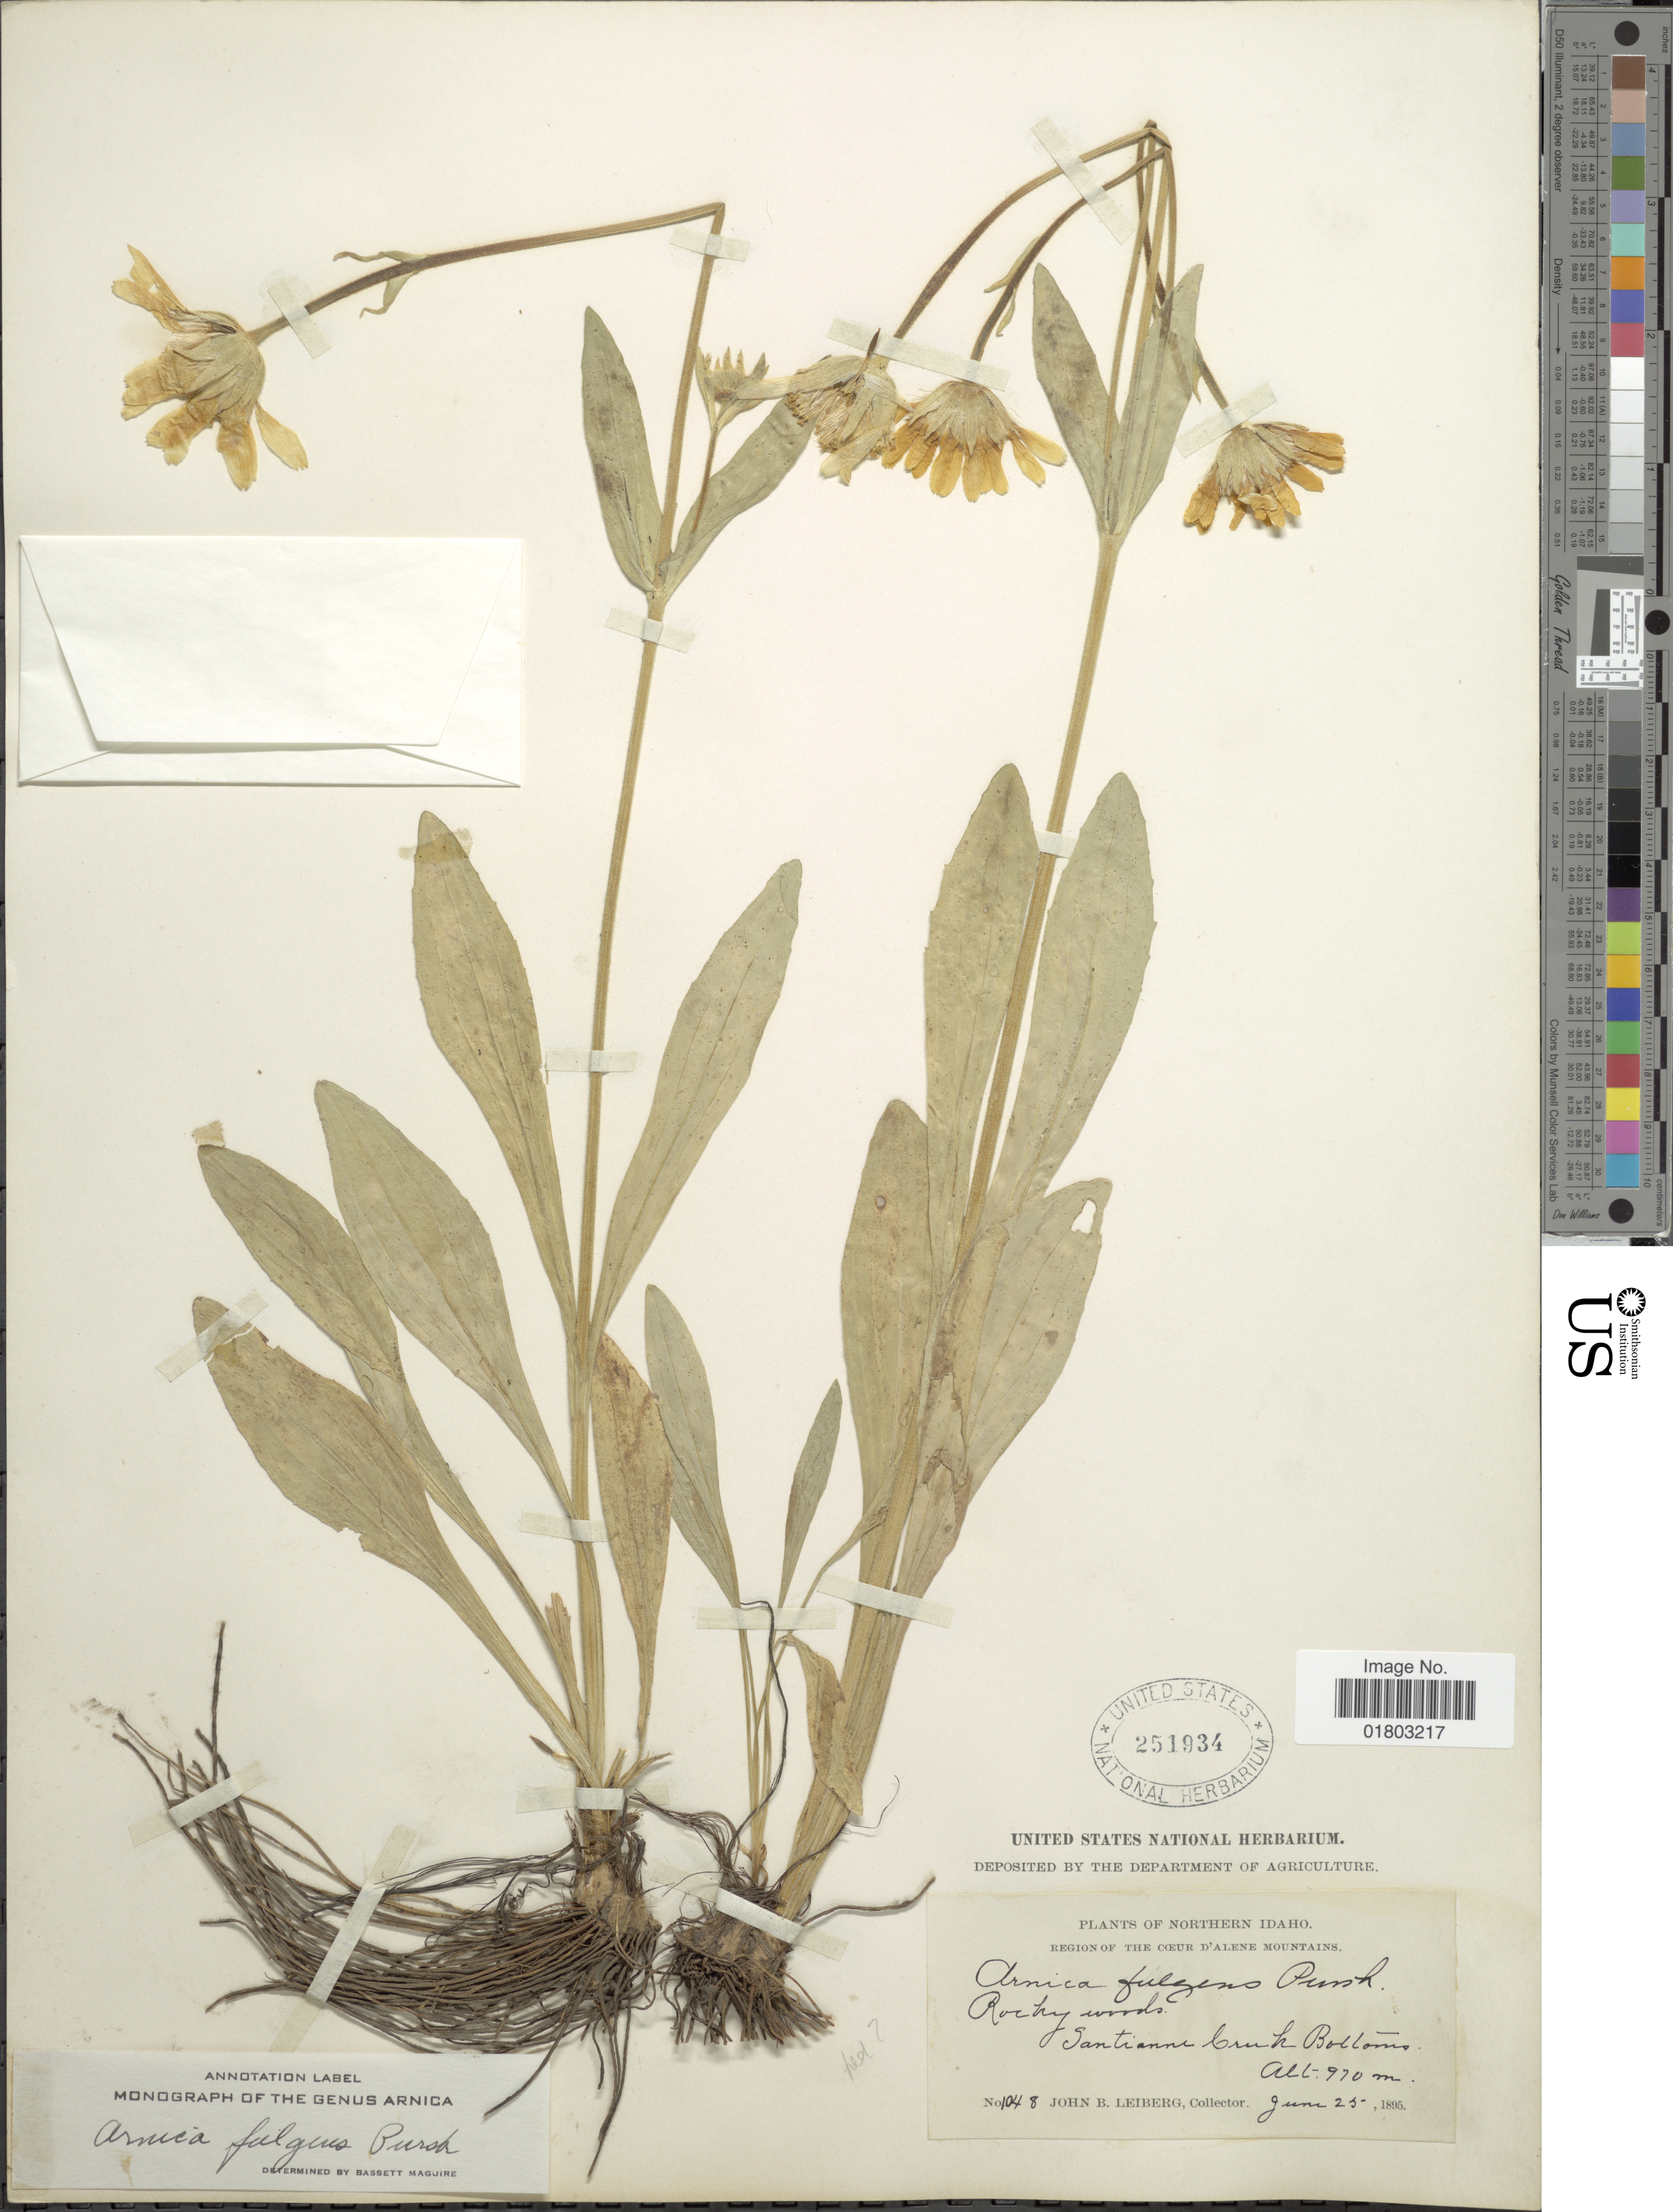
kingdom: Plantae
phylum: Tracheophyta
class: Magnoliopsida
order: Asterales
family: Asteraceae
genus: Arnica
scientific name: Arnica fulgens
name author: Pursh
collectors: J. B. Leiberg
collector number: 1048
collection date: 1895-06-25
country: United States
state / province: Idaho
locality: Northern Idaho, Region of the Cæur D'Alene Mountains, Rocky woods, Santianne Creek Bottoms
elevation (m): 970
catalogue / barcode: US 251934